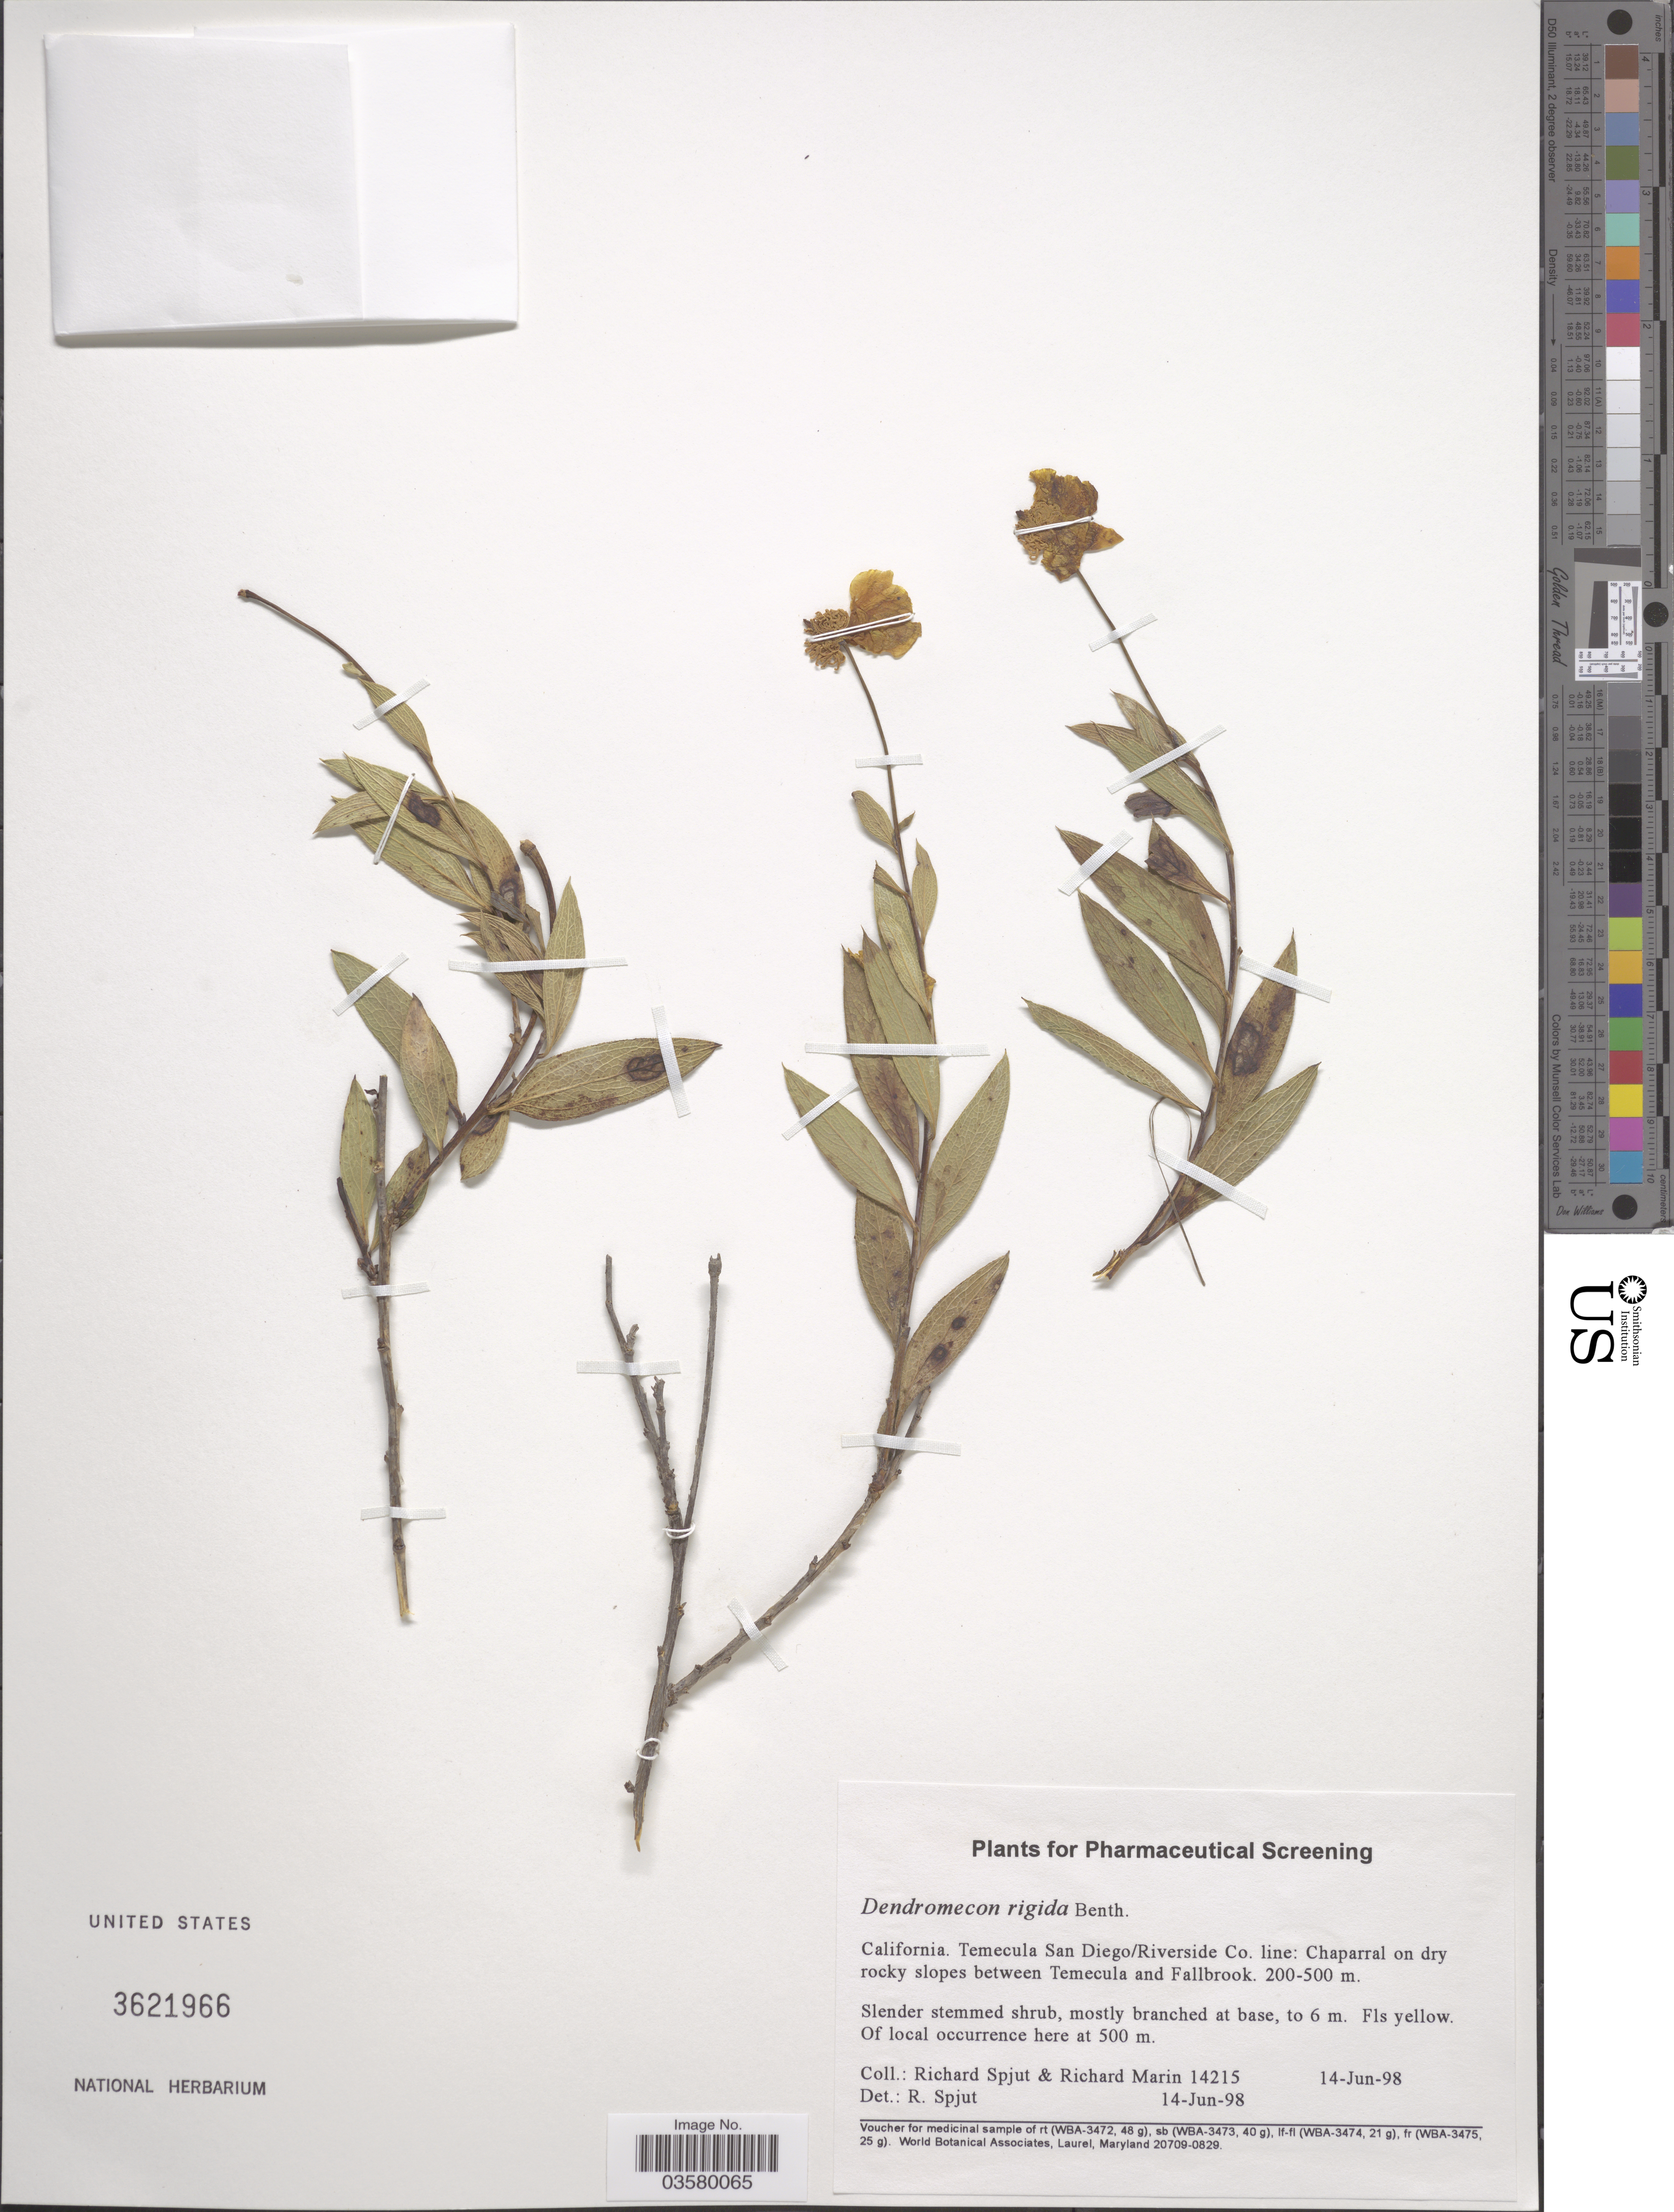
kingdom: Plantae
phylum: Tracheophyta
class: Magnoliopsida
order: Ranunculales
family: Papaveraceae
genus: Dendromecon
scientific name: Dendromecon rigida subsp. rigida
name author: Benth.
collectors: R. Spjut & R. Marin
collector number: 14215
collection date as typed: Transcribed d/m/y: 14/6/98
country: United States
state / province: California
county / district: San Diego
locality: Temecula San Diego/Riverside Co. line: Chaparral on dry rocky slopes between Temecula and Fallbrook.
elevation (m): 200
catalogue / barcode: US 3621966